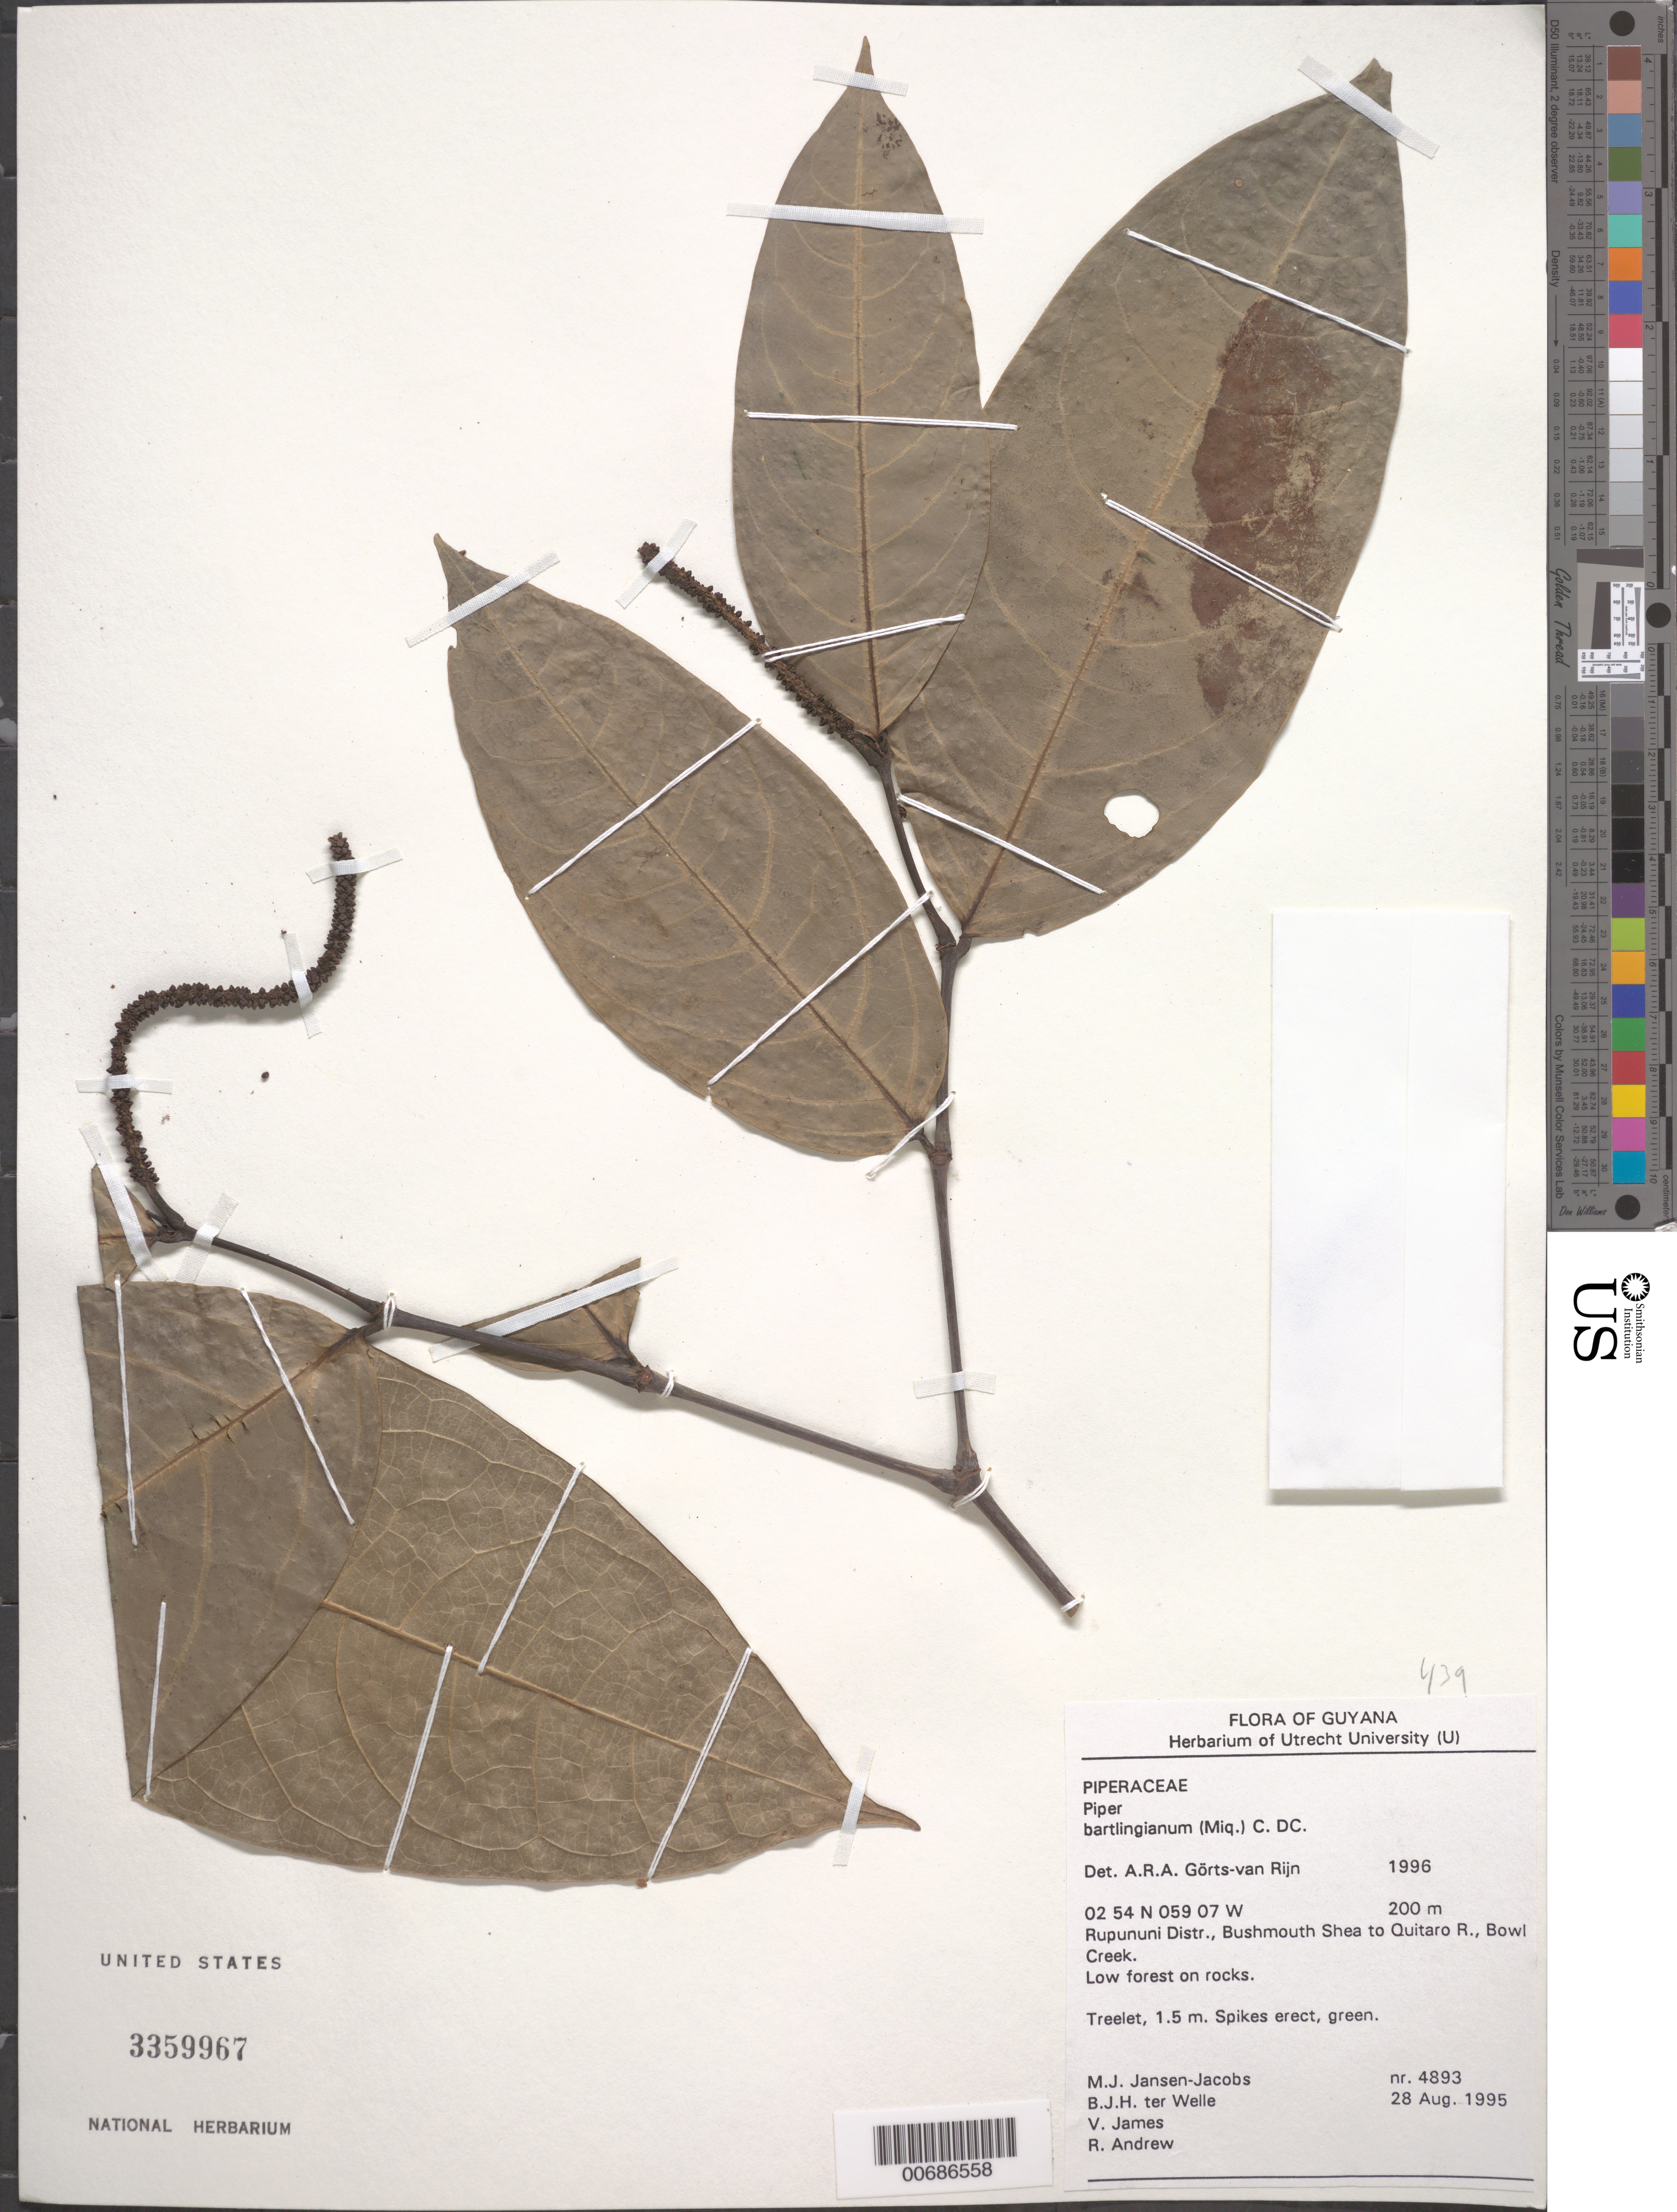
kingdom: Plantae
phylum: Tracheophyta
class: Magnoliopsida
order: Piperales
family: Piperaceae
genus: Piper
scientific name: Piper bartlingianum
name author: (Miq.) C. DC.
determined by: Görts-van Rijn, A. R. A.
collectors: M. J. Jansen-Jacobs, B. Welle, V. James & R. Andrew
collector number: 4893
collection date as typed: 28-Aug-95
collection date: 1995-08-28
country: Guyana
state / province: U. Takutu-U. Essequibo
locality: Bowl Creek, Bushmouth, Shea to Quitaro River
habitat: Low forest on rocks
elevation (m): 200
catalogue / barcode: US 3359967